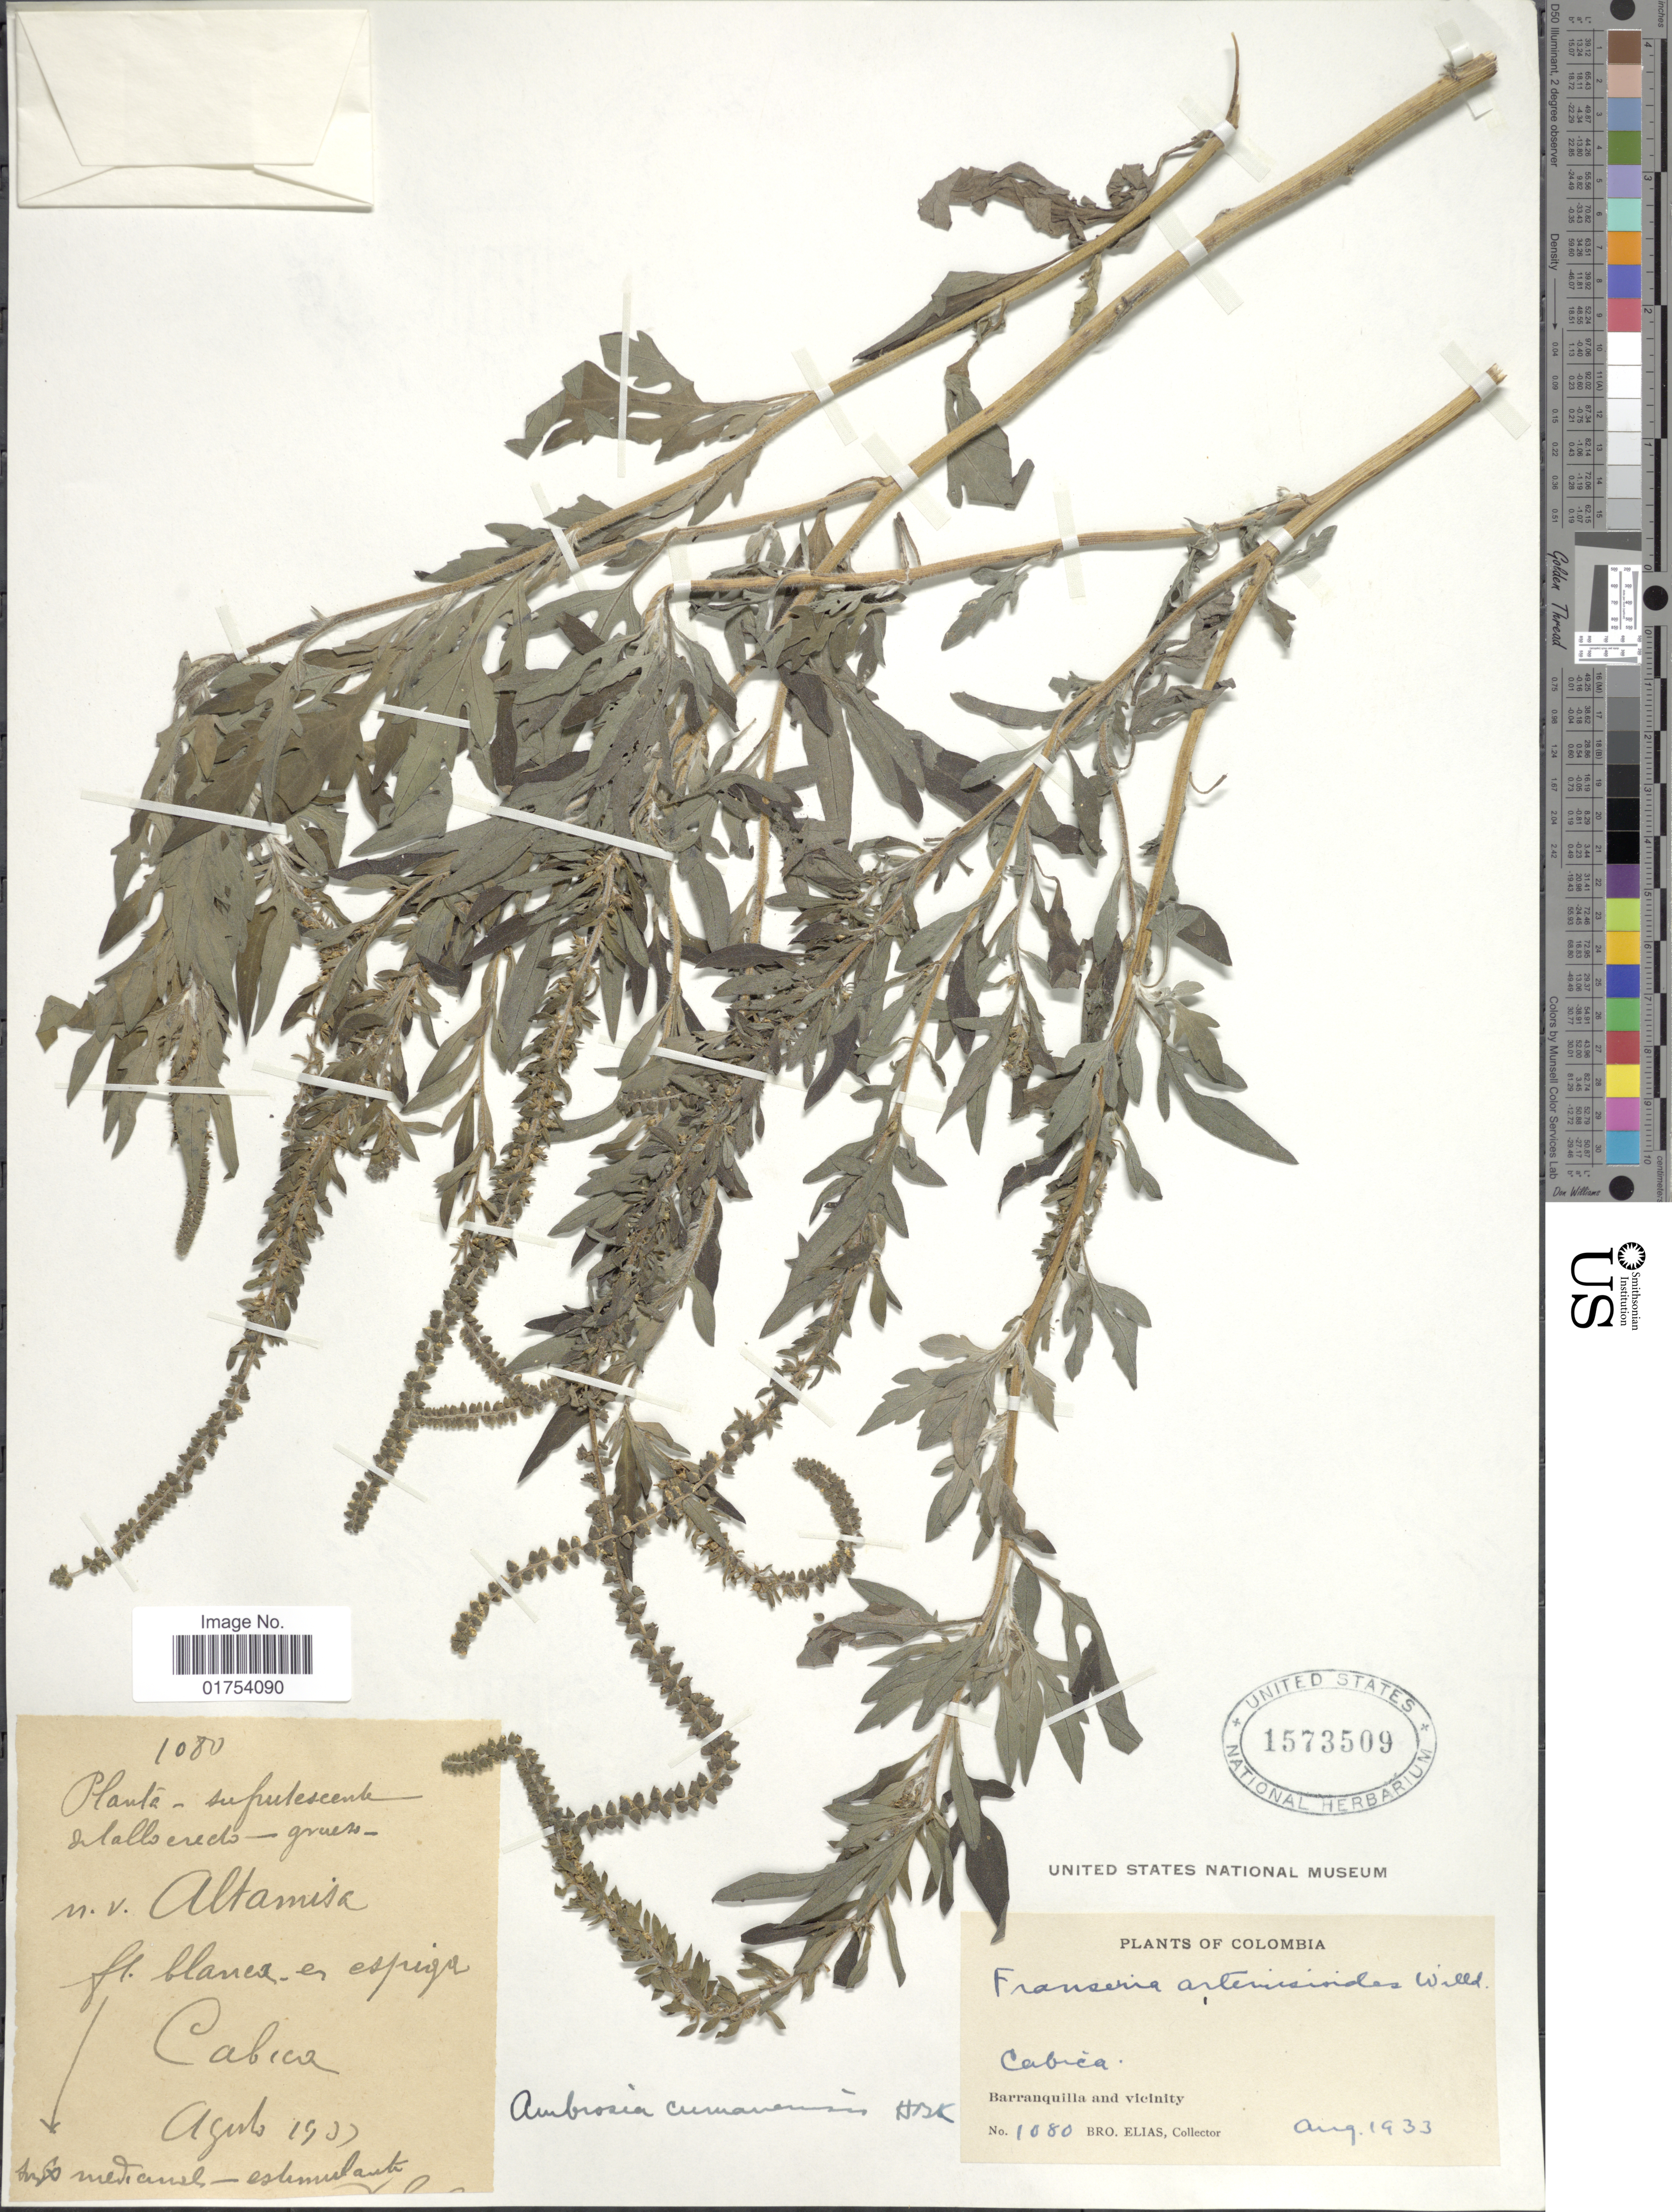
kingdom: Plantae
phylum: Tracheophyta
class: Magnoliopsida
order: Asterales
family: Asteraceae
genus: Ambrosia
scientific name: Ambrosia peruviana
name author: Willd.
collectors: Bro. Elias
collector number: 1080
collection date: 1933-08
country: Colombia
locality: Cabica, Barranquilla and vicinity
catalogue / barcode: US 1573509